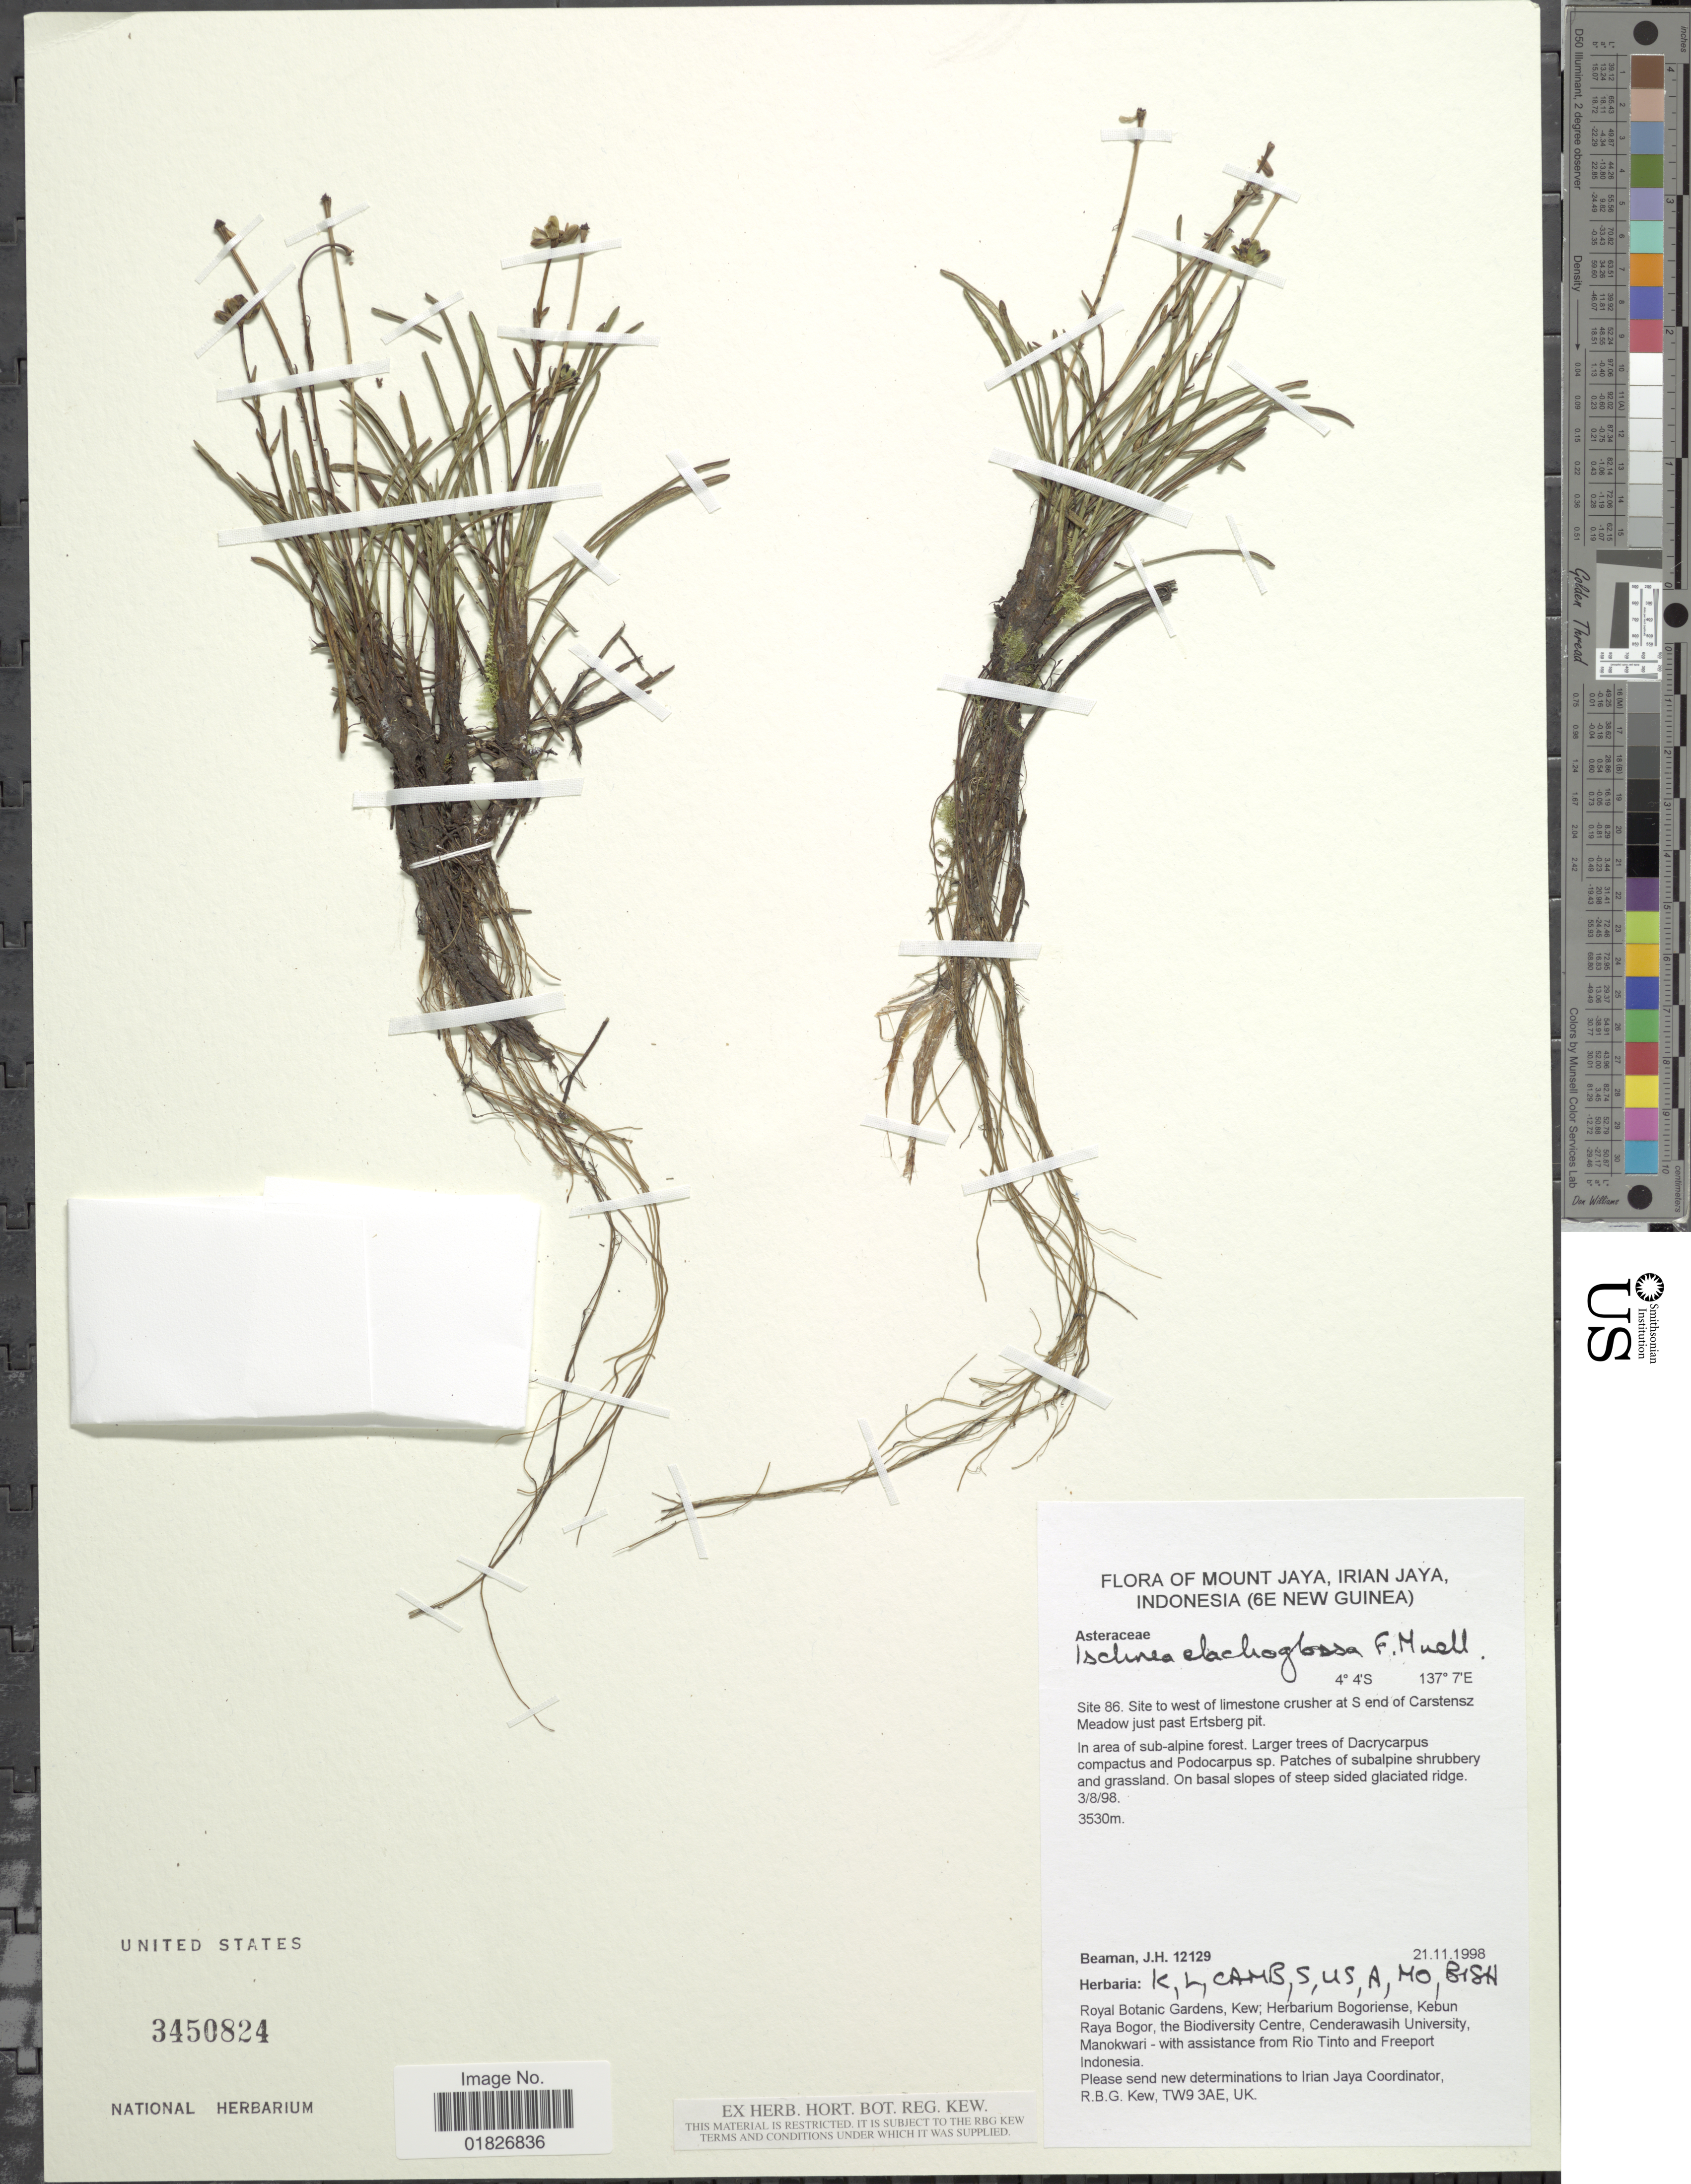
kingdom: Plantae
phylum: Tracheophyta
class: Magnoliopsida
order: Asterales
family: Asteraceae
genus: Ischnea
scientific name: Ischnea elachoglossa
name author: F. Muell.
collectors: J. H. Beaman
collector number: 12129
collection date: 1998-11-21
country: Indonesia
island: New Guinea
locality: Mount Jaya, Irian Jaya (6E New Guinea), Site 86, S end of Carstensz Meadow just past Ertsberg pit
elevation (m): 3530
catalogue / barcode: US 3450824